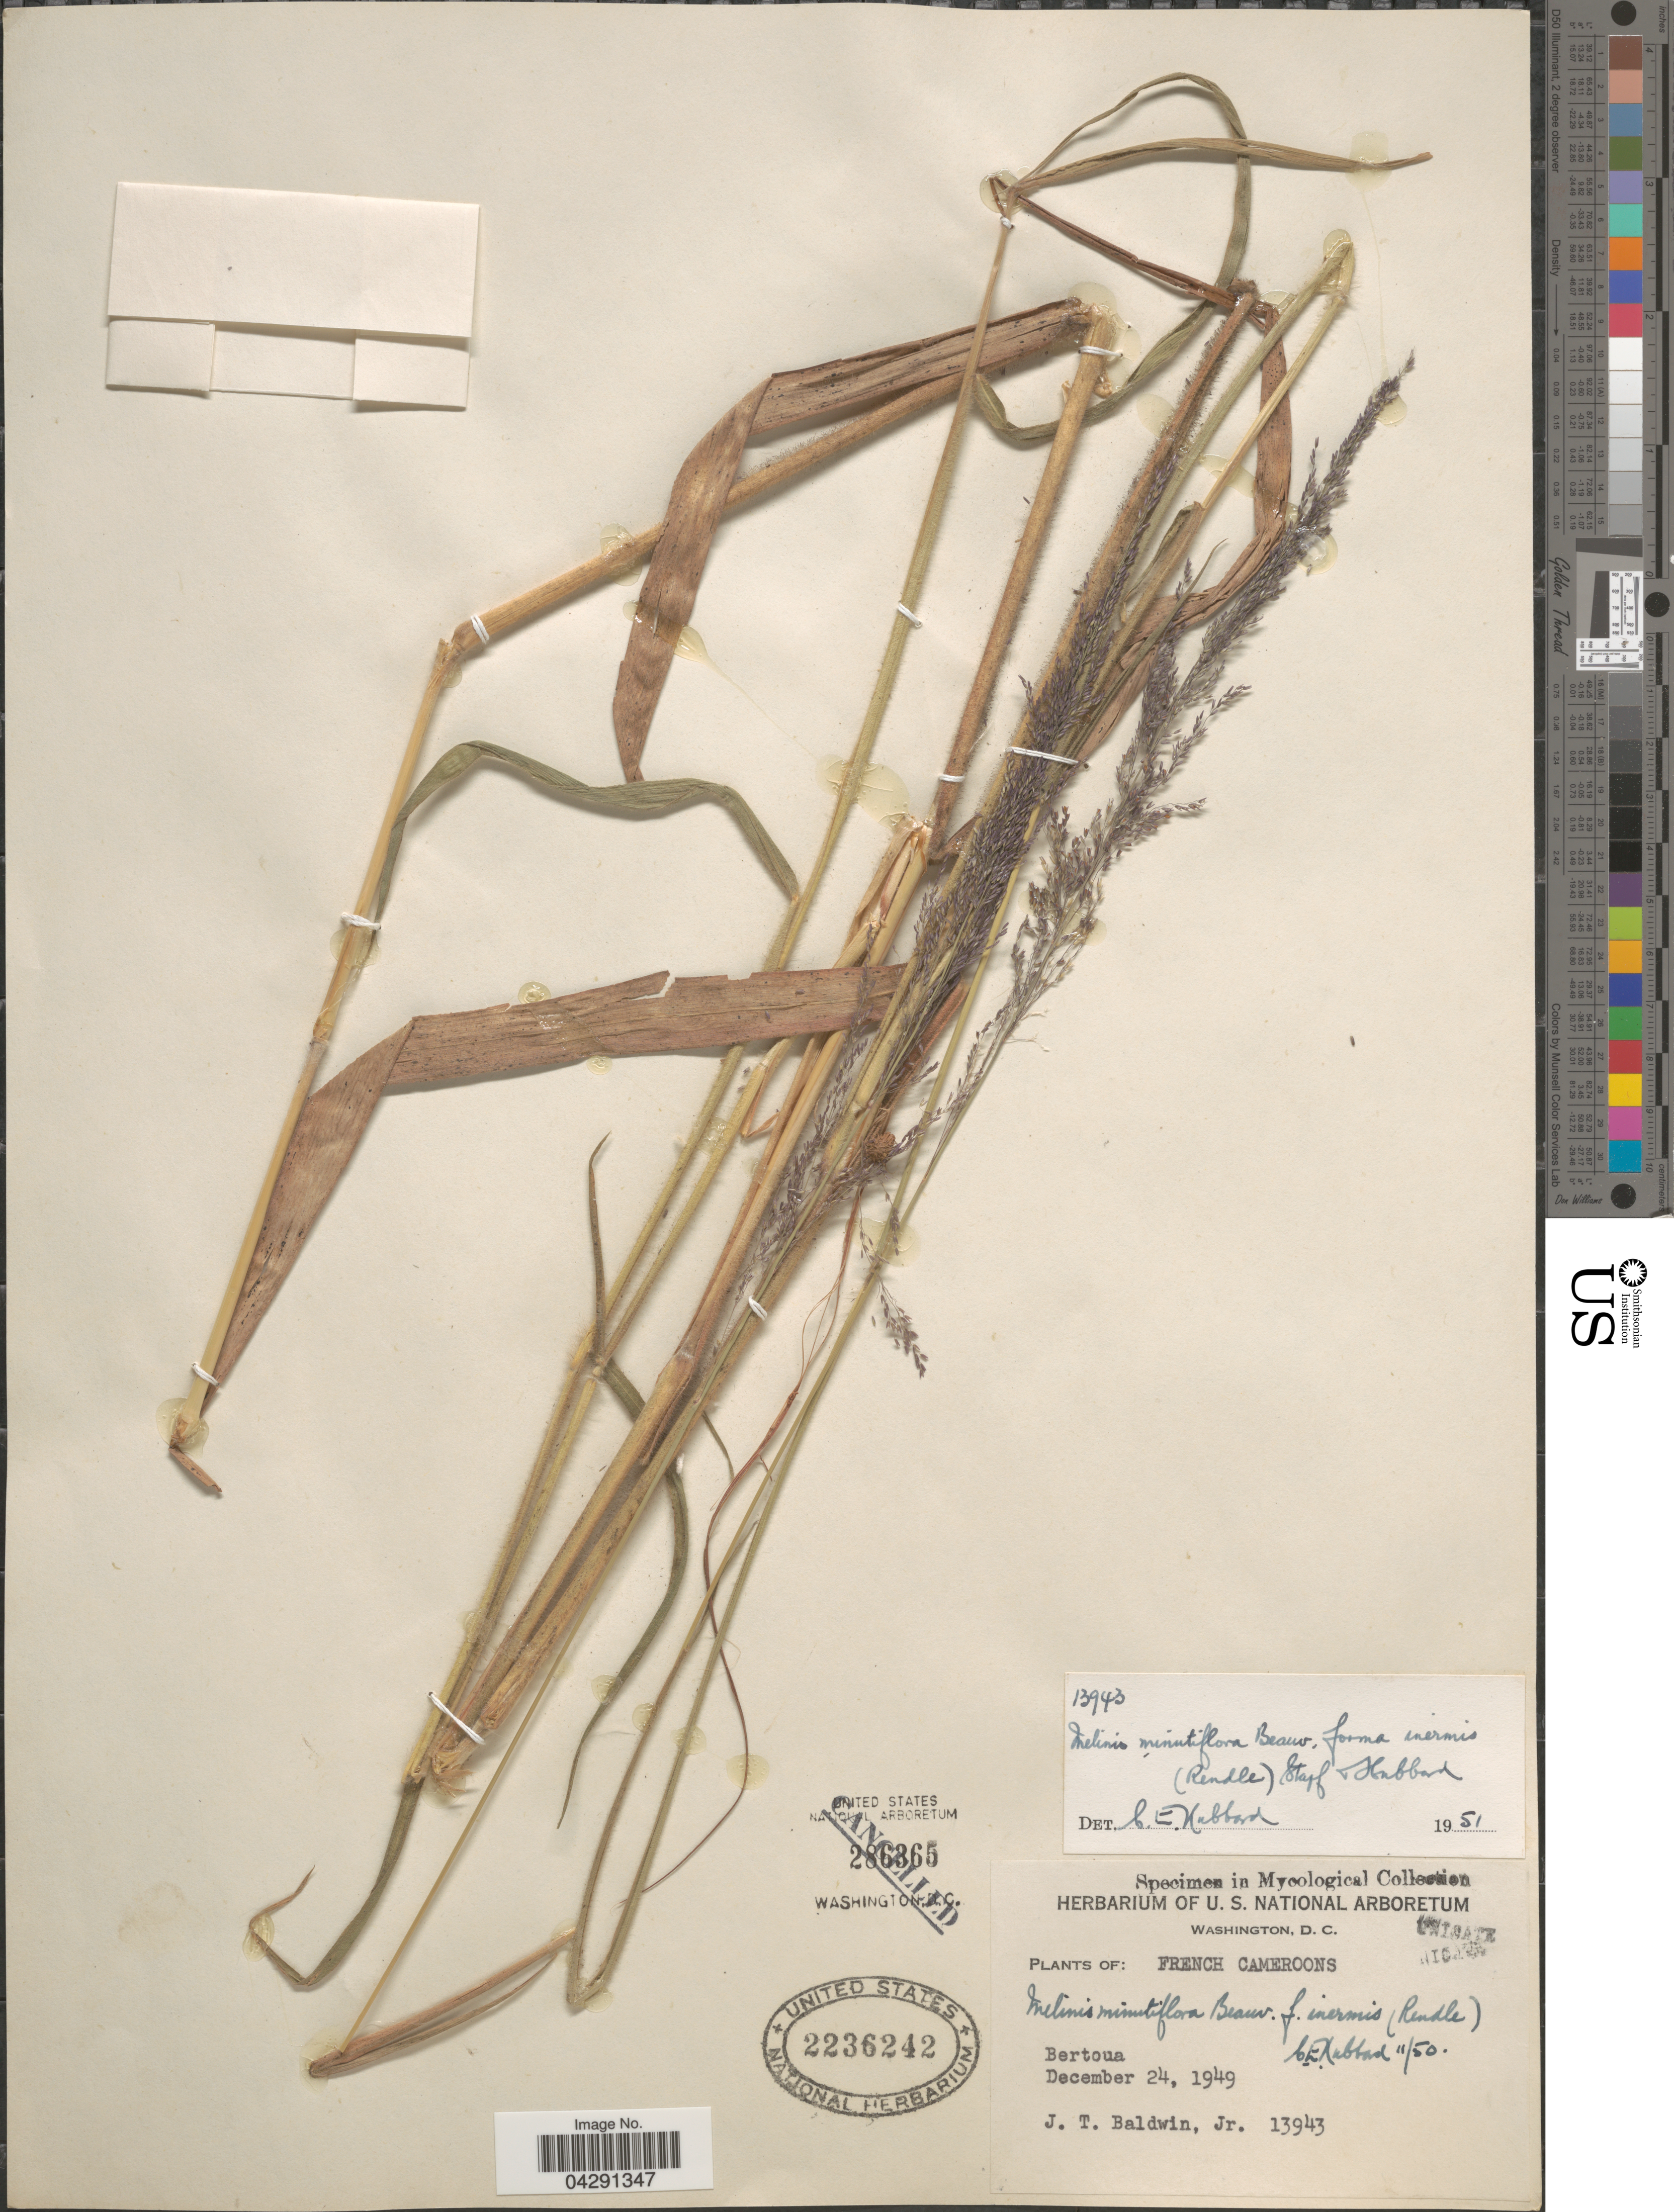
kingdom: Plantae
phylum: Tracheophyta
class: Liliopsida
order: Poales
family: Poaceae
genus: Melinis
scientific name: Melinis minutiflora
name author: P. Beauv.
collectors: J. T. Baldwin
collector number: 13943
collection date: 1949-12-24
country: Cameroon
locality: French Cameroons. Bertoua.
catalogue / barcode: US 2236242